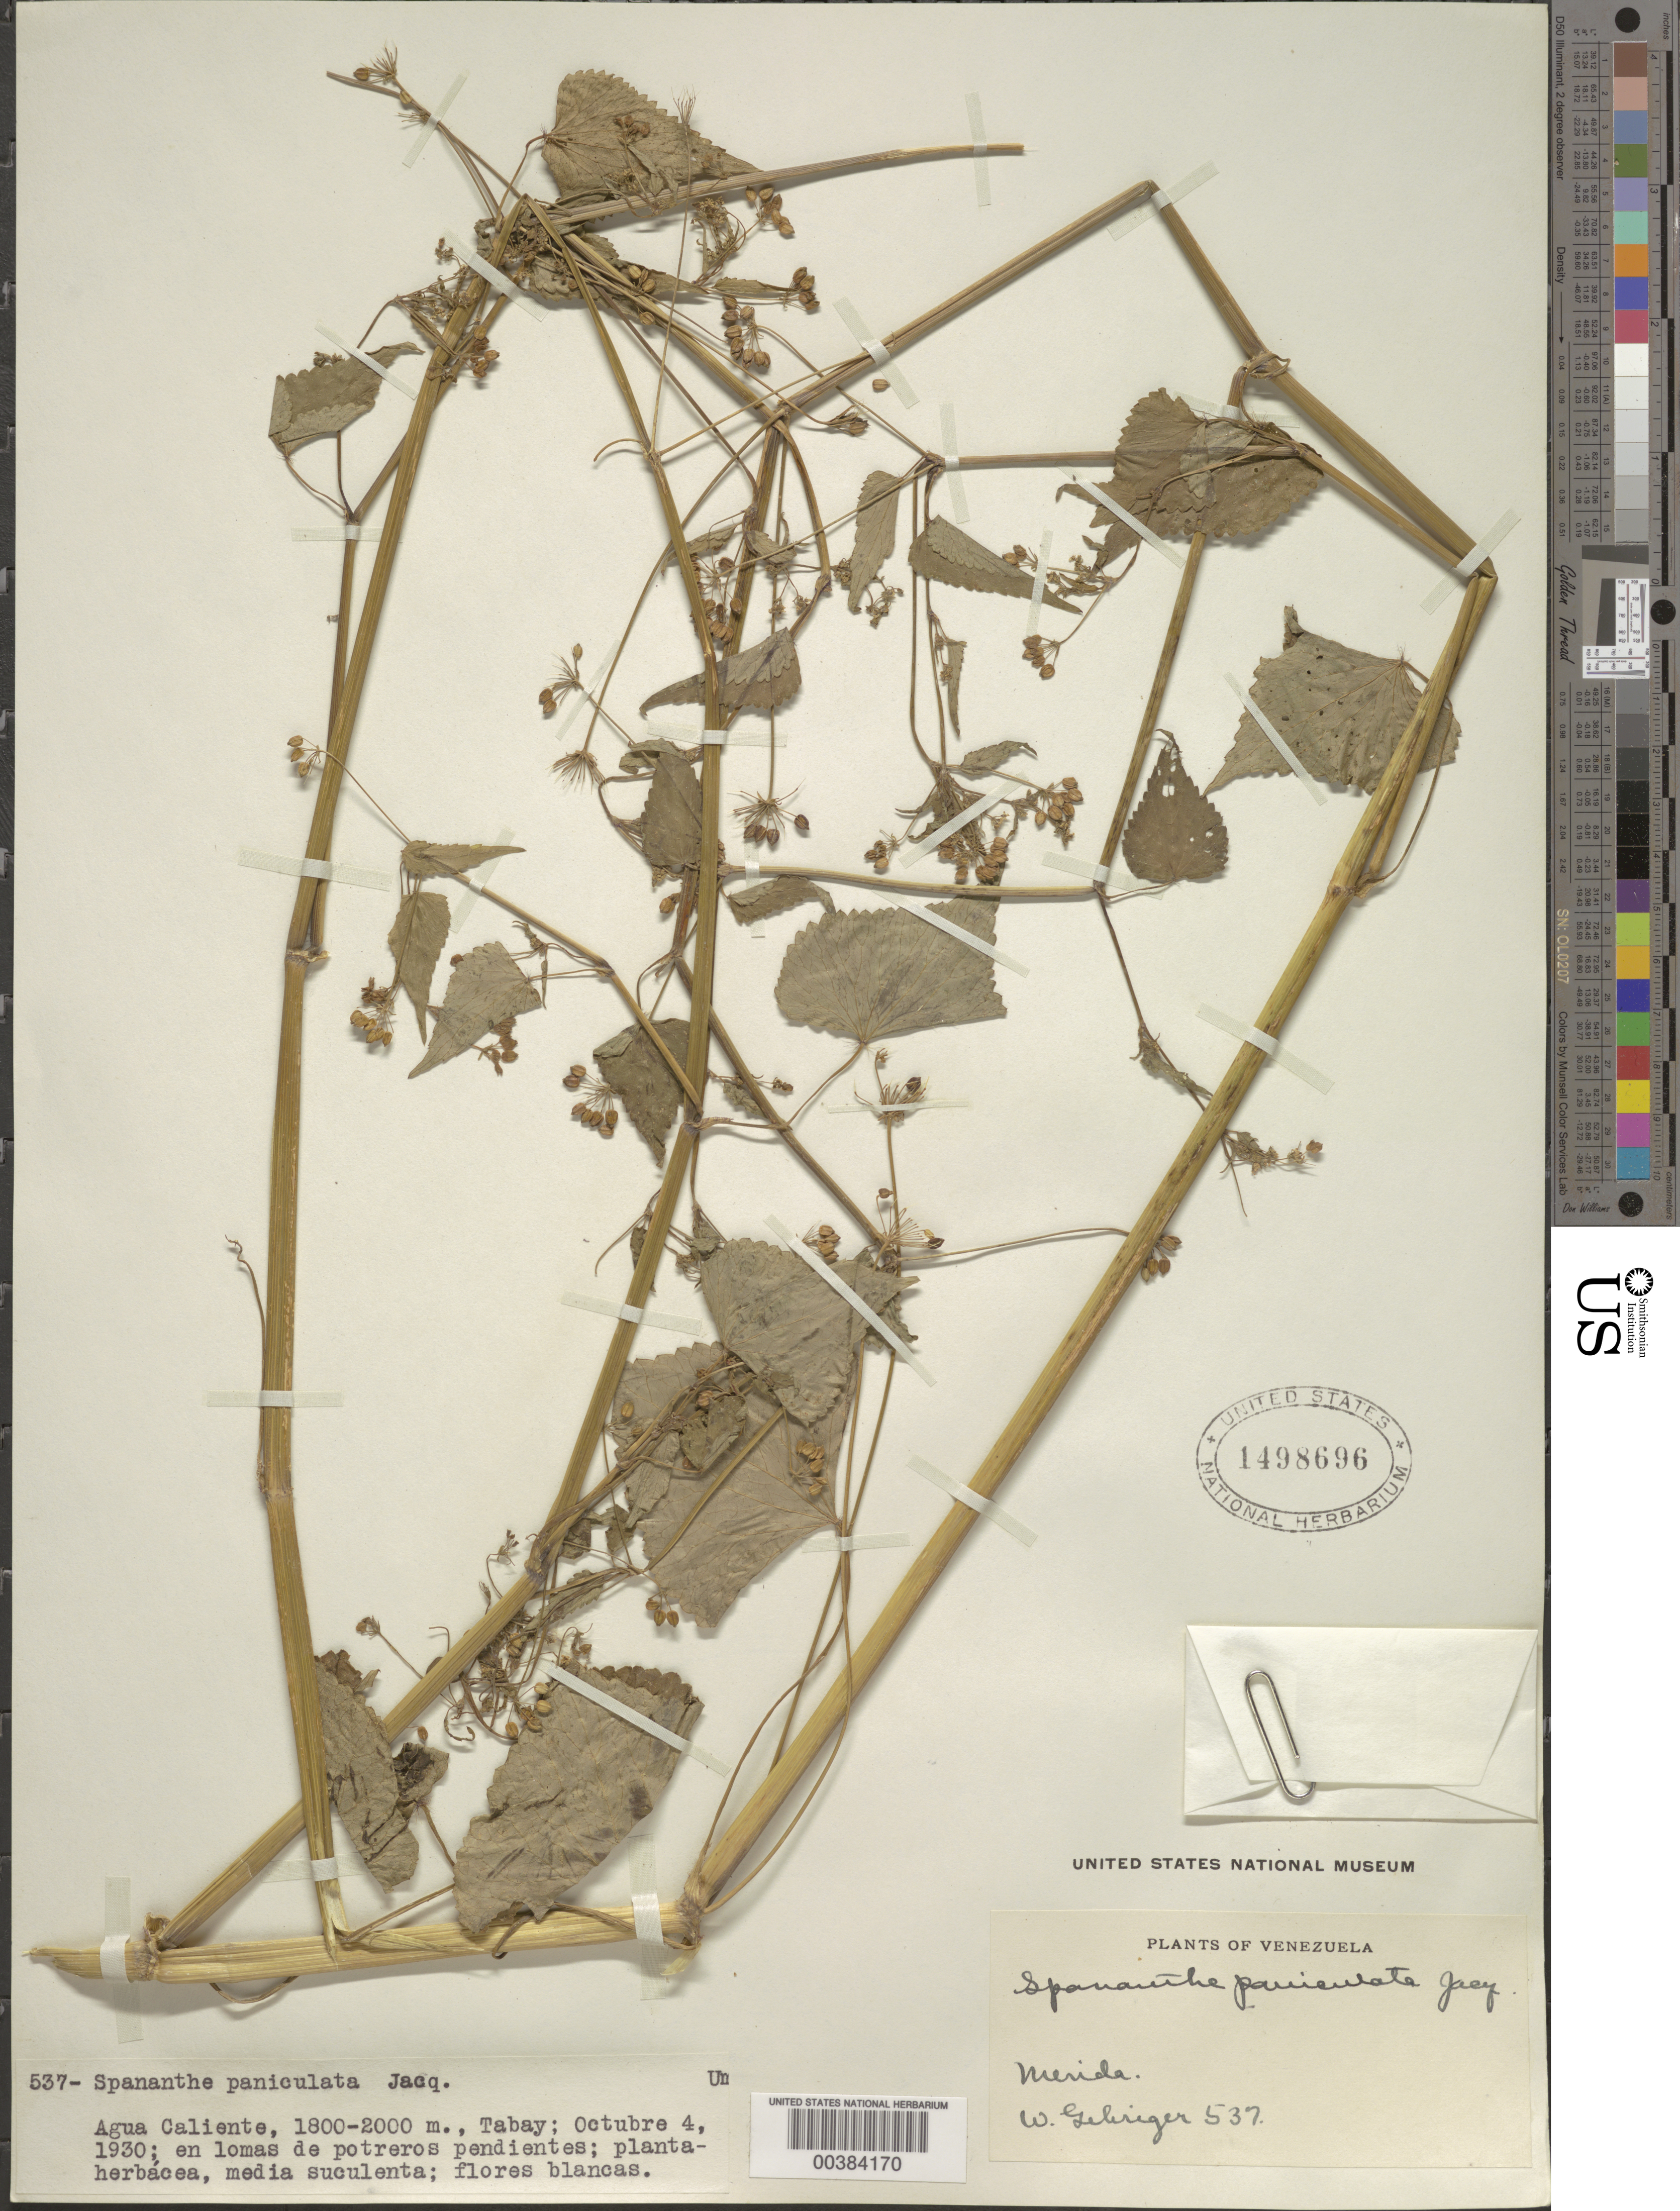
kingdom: Plantae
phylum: Tracheophyta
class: Magnoliopsida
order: Apiales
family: Apiaceae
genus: Spananthe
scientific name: Spananthe paniculata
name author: Jacq.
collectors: W. Gehriger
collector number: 537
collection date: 1930-10-04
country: Venezuela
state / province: Mérida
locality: Agua Caliente, Tabay.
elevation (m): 1800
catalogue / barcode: US 1498696